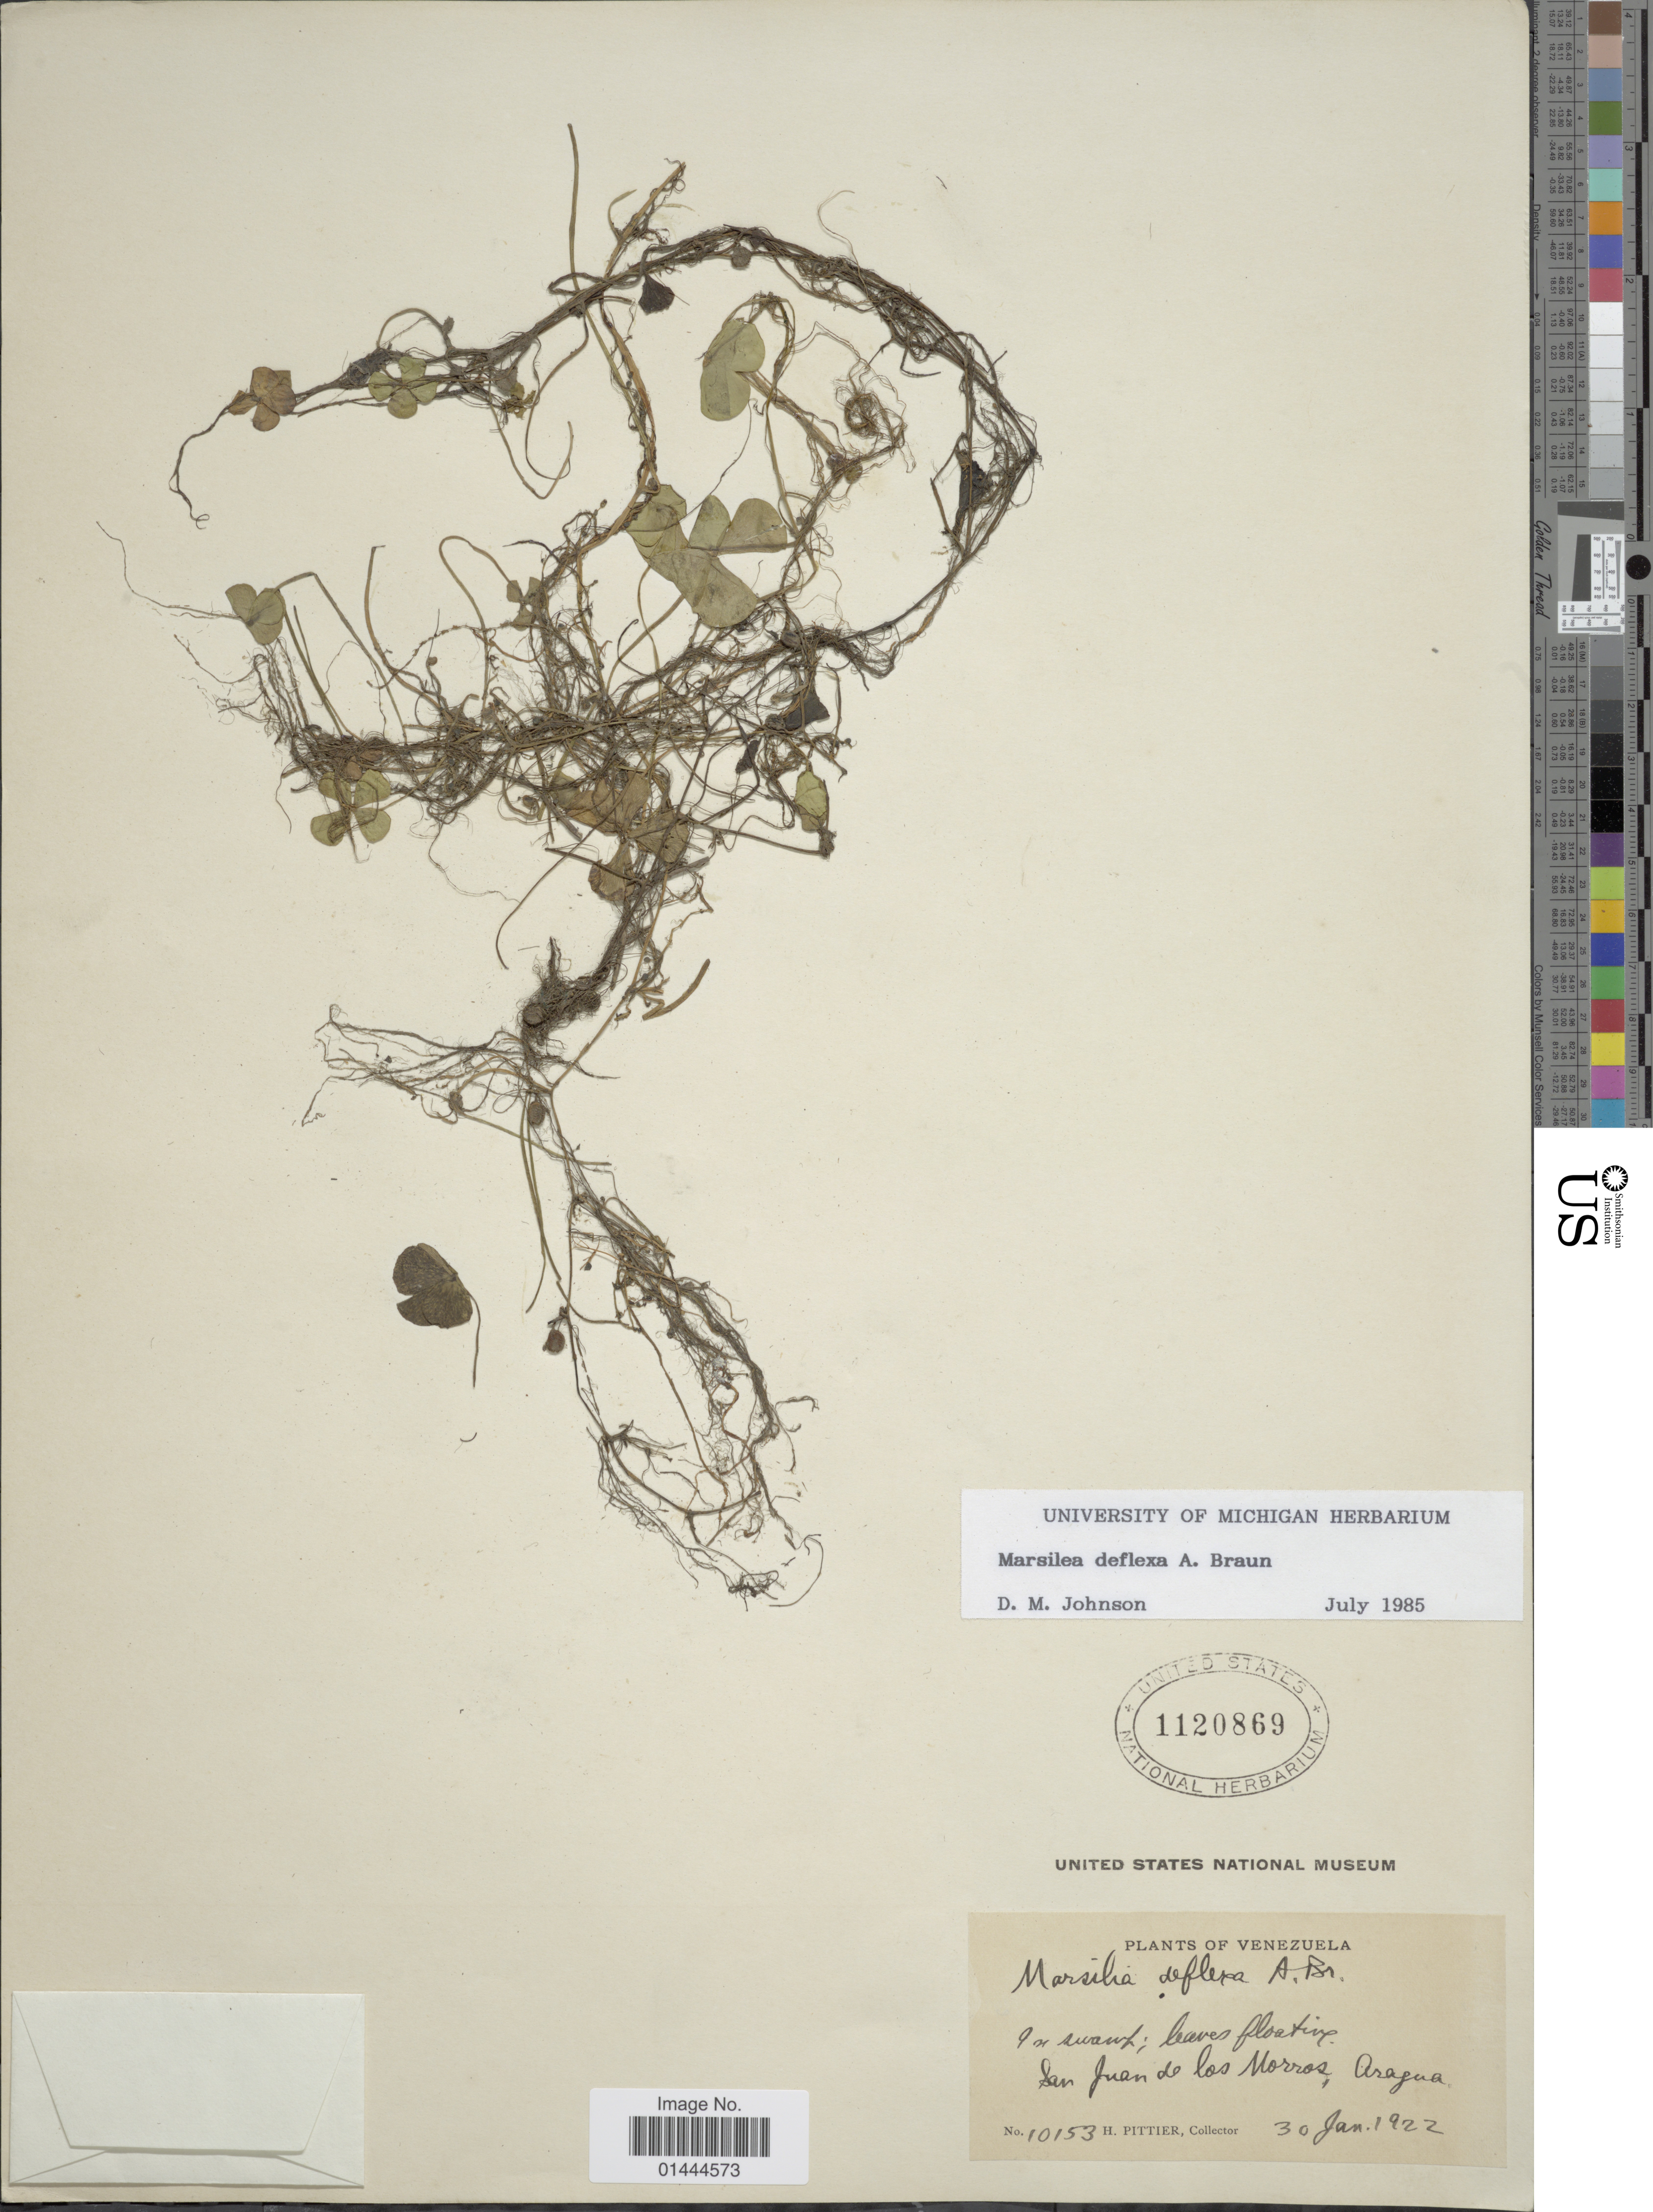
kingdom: Plantae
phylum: Tracheophyta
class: Polypodiopsida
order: Salviniales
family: Marsileaceae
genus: Marsilea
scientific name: Marsilea deflexa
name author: A. Braun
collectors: H. F. Pittier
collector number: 10153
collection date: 1922-01-30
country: Venezuela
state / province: Aragua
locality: San Juan de los Morros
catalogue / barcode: US 1120869